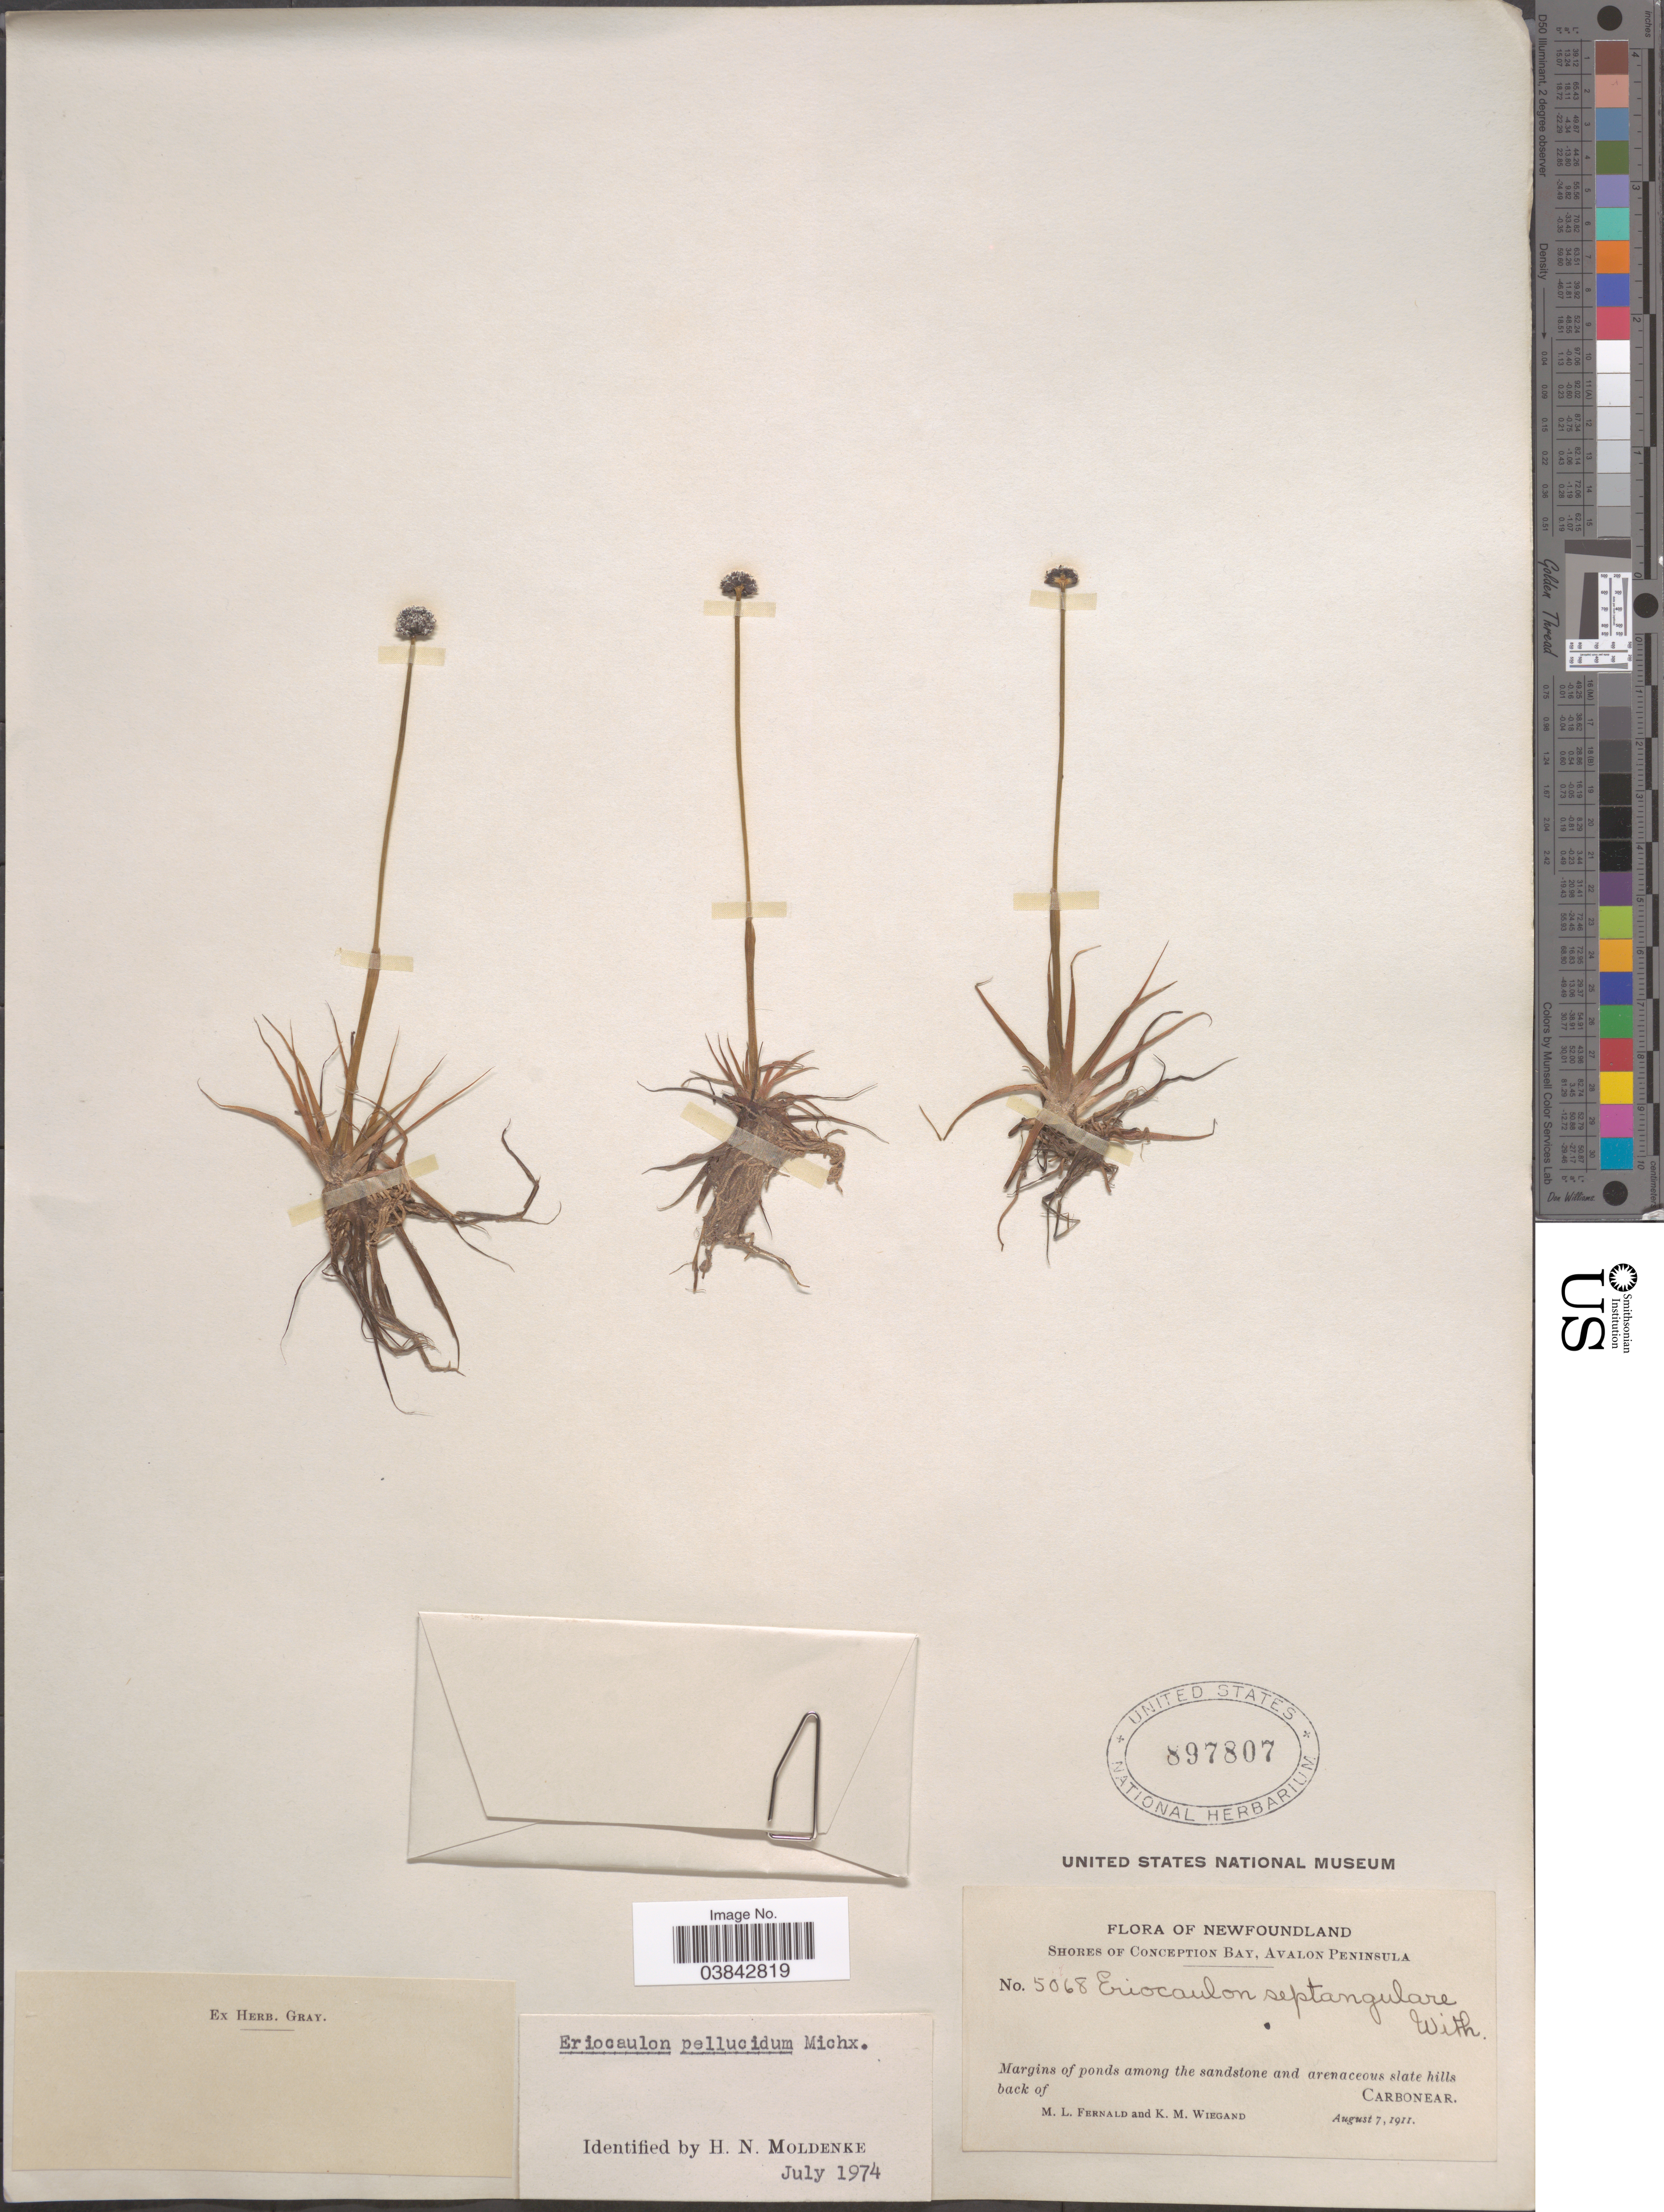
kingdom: Plantae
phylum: Tracheophyta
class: Liliopsida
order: Poales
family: Eriocaulaceae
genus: Eriocaulon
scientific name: Eriocaulon aquaticum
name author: (Hill) Druce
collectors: M. L. Fernald & K. M. Wiegand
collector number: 5068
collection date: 1911-08-07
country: Canada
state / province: Newfoundland and Labrador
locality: Shores of Conception Bay, Avalon Peninsula. Back of Carbonear.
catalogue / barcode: US 897807